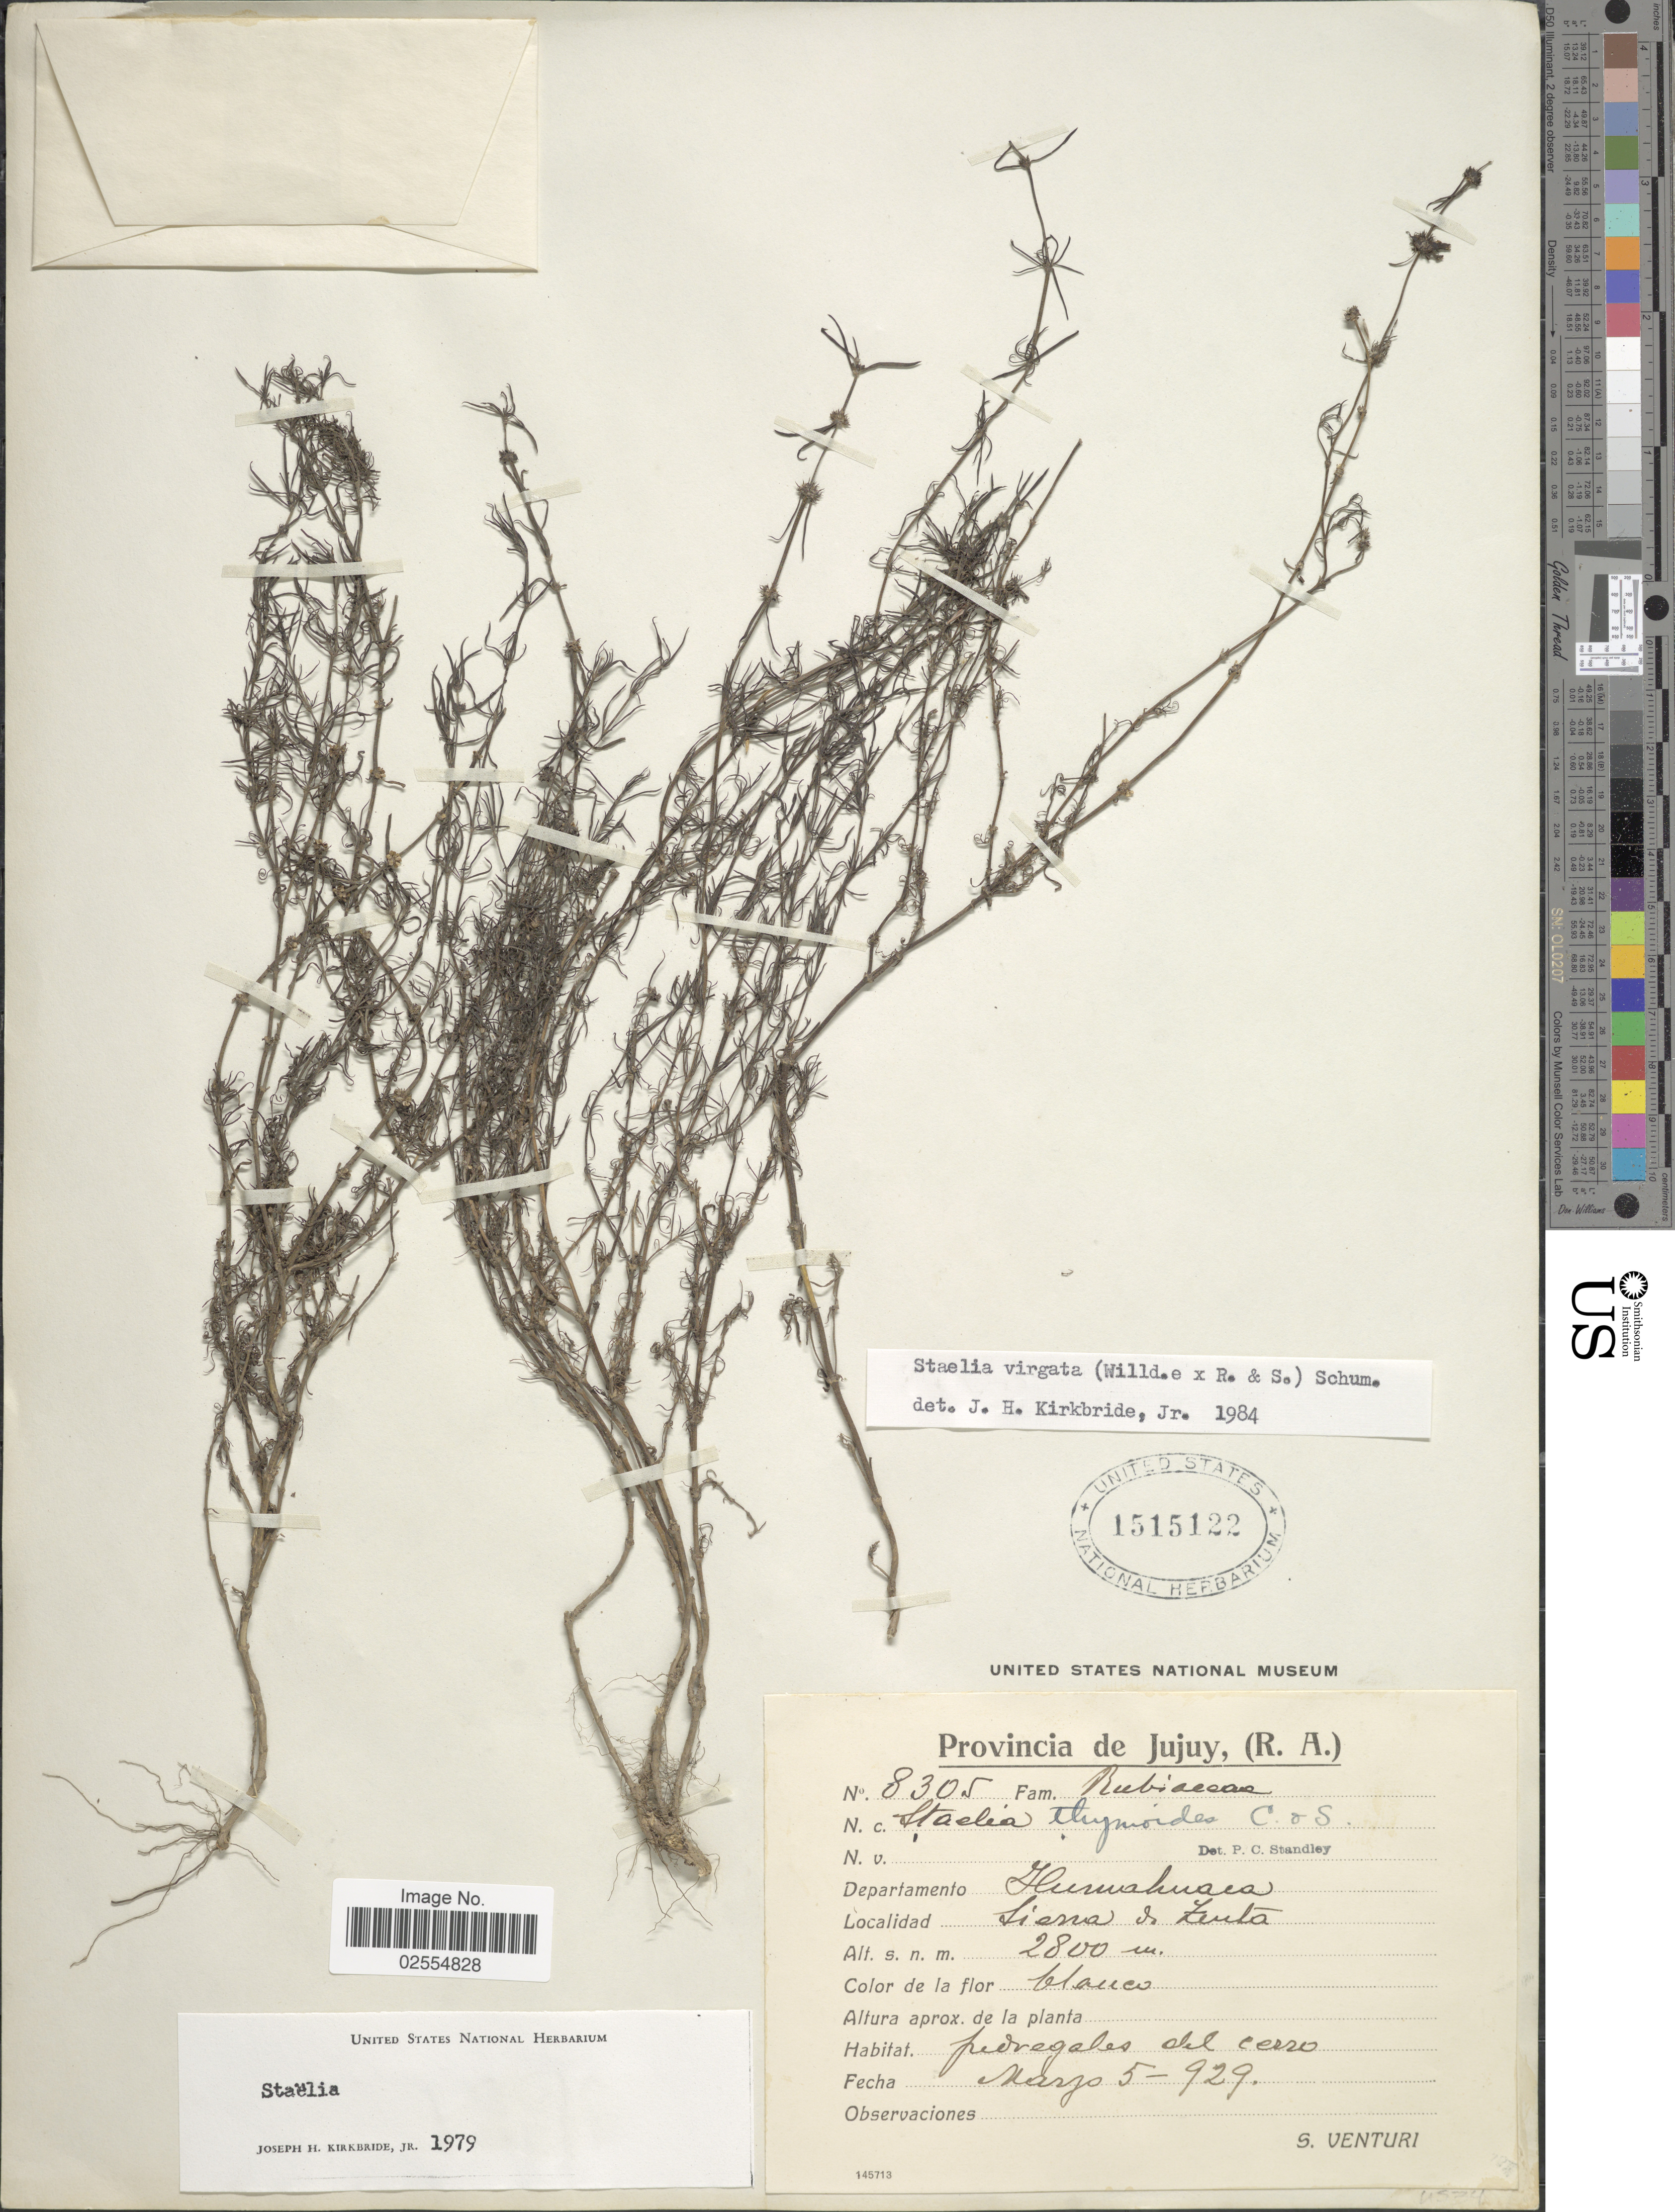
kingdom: Plantae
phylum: Tracheophyta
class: Magnoliopsida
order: Gentianales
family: Rubiaceae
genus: Staelia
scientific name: Staelia virgata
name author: (Link ex Roem. & Schult.) K. Schum.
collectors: S. Venturi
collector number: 8305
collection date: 1929-03-05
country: Argentina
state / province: Jujuy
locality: Departamento Humahuaca, Sierra de Zenta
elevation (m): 2800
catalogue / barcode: US 1515122